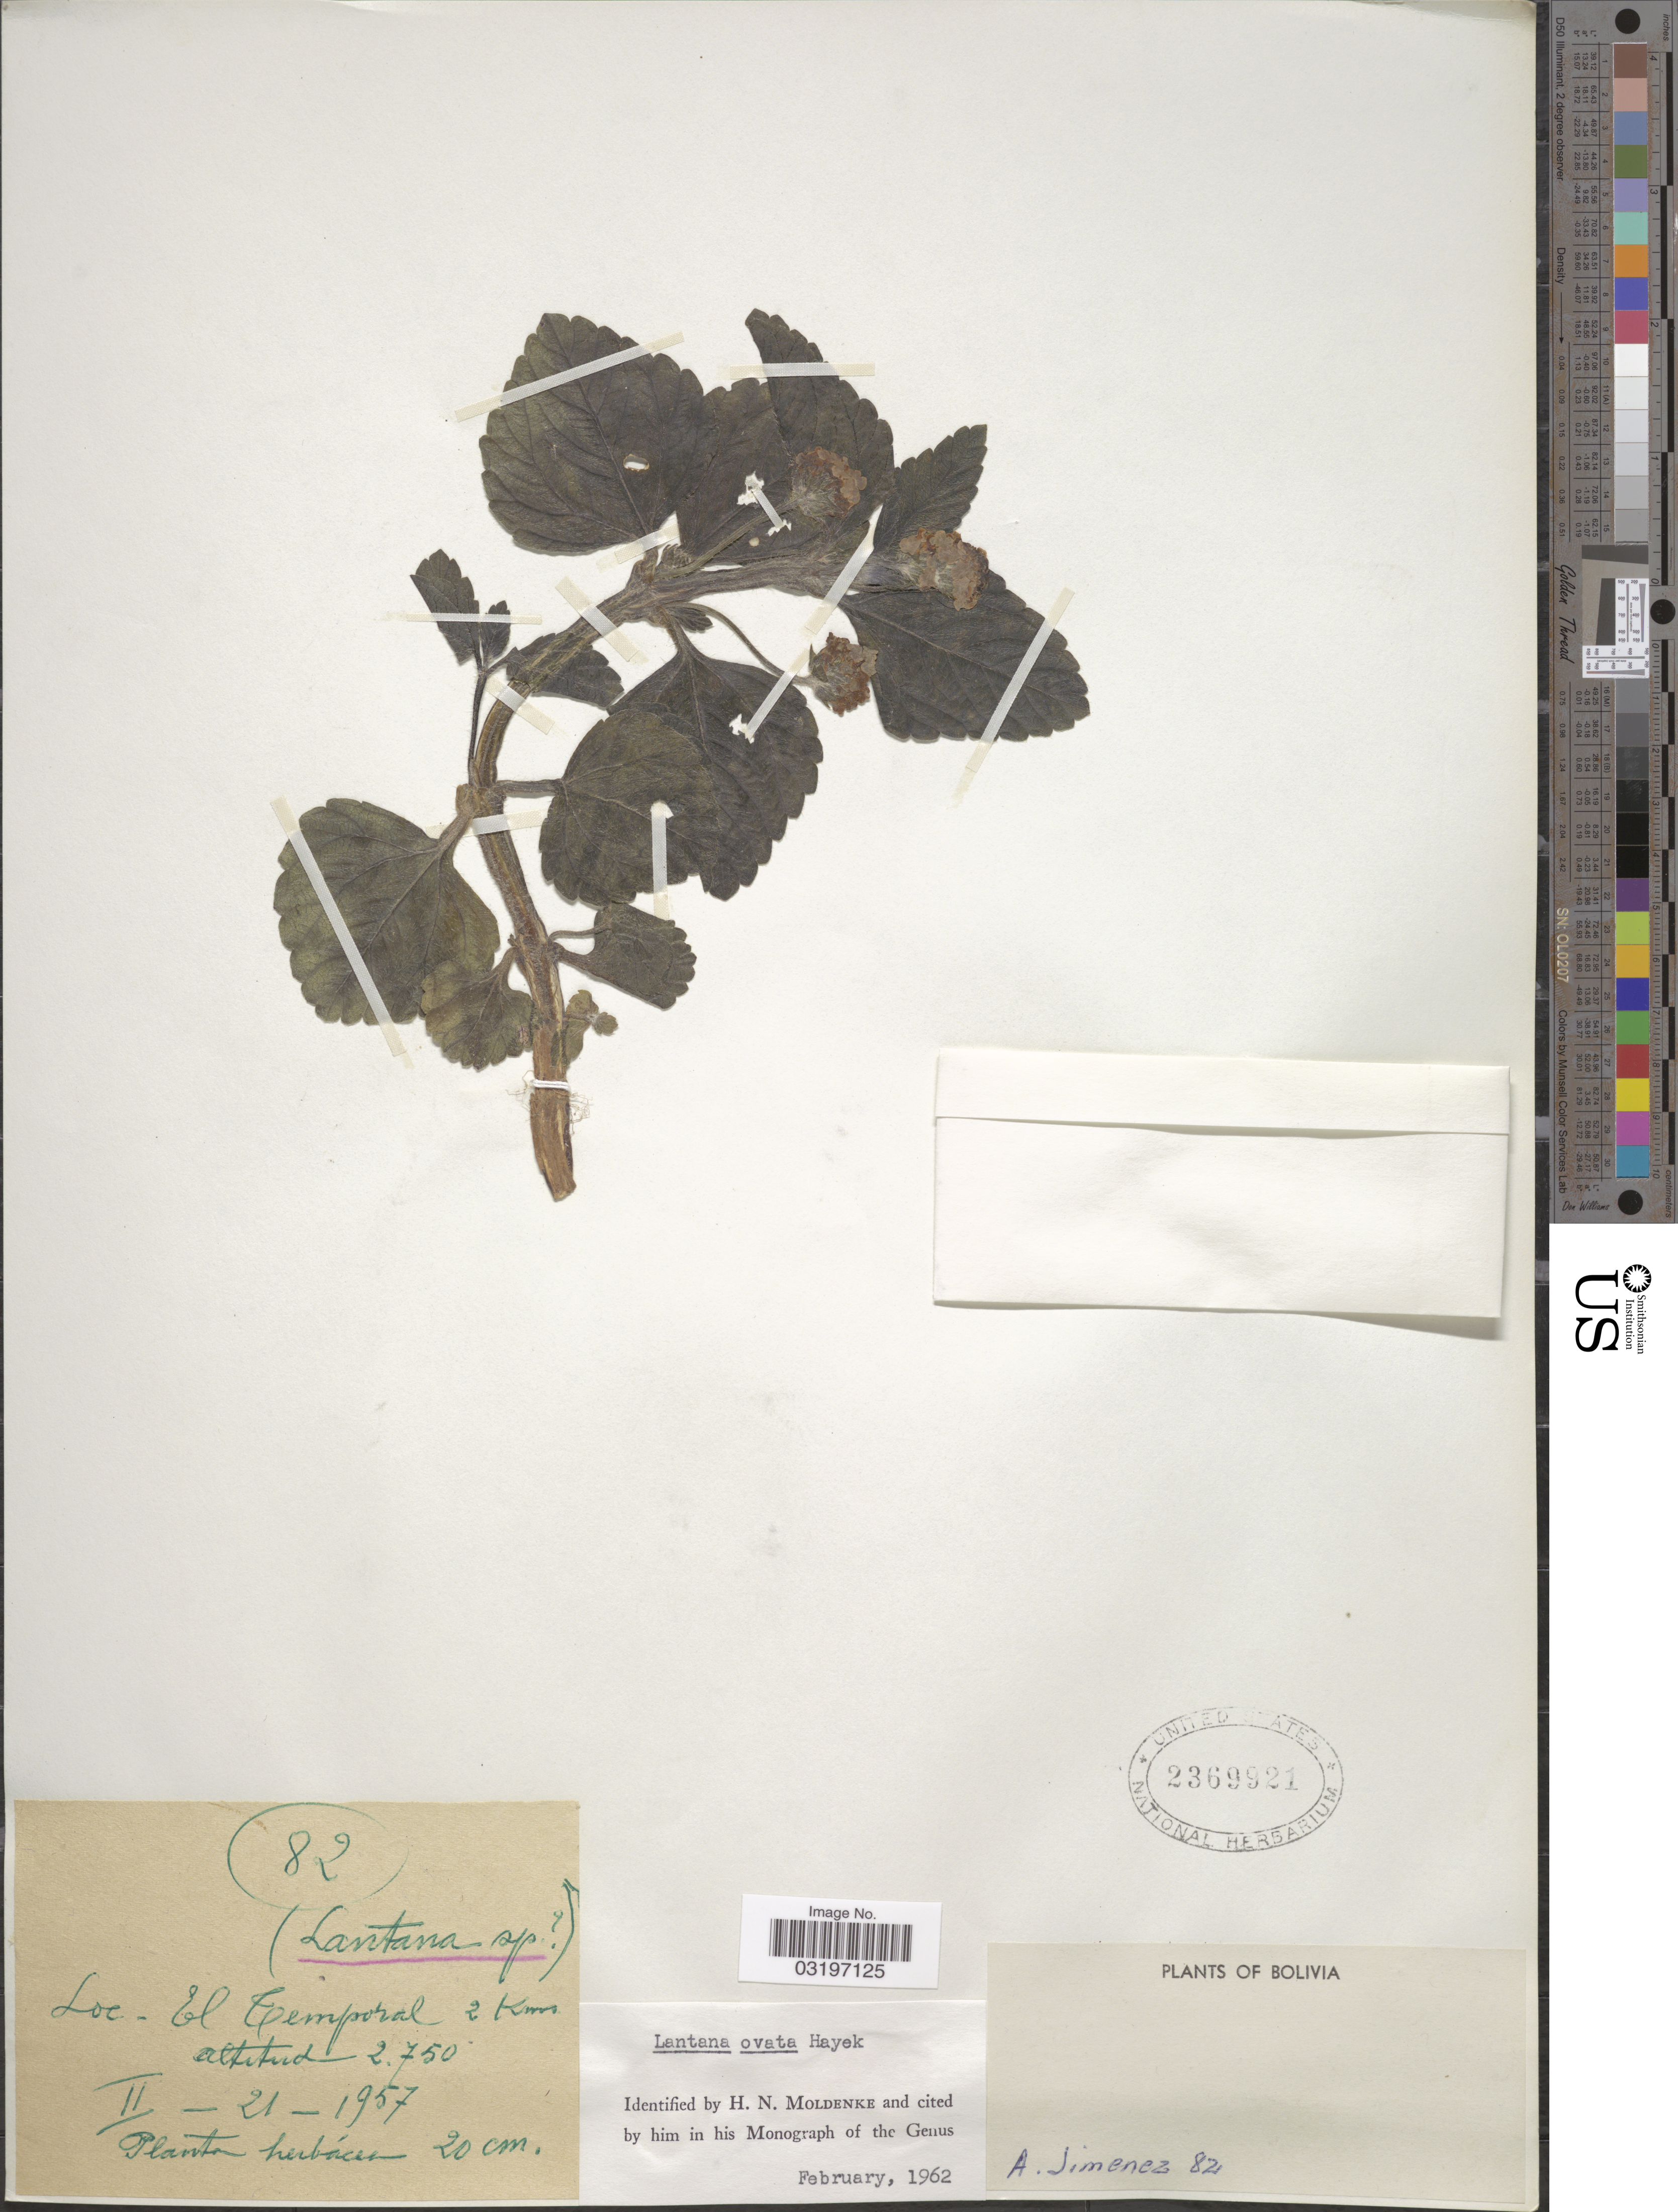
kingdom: Plantae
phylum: Tracheophyta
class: Magnoliopsida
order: Lamiales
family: Verbenaceae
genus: Lantana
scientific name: Lantana ovata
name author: Hayek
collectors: A. Jimenez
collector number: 82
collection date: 1957-02-21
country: Bolivia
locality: El Temporal 2 Km.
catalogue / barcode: US 2369921